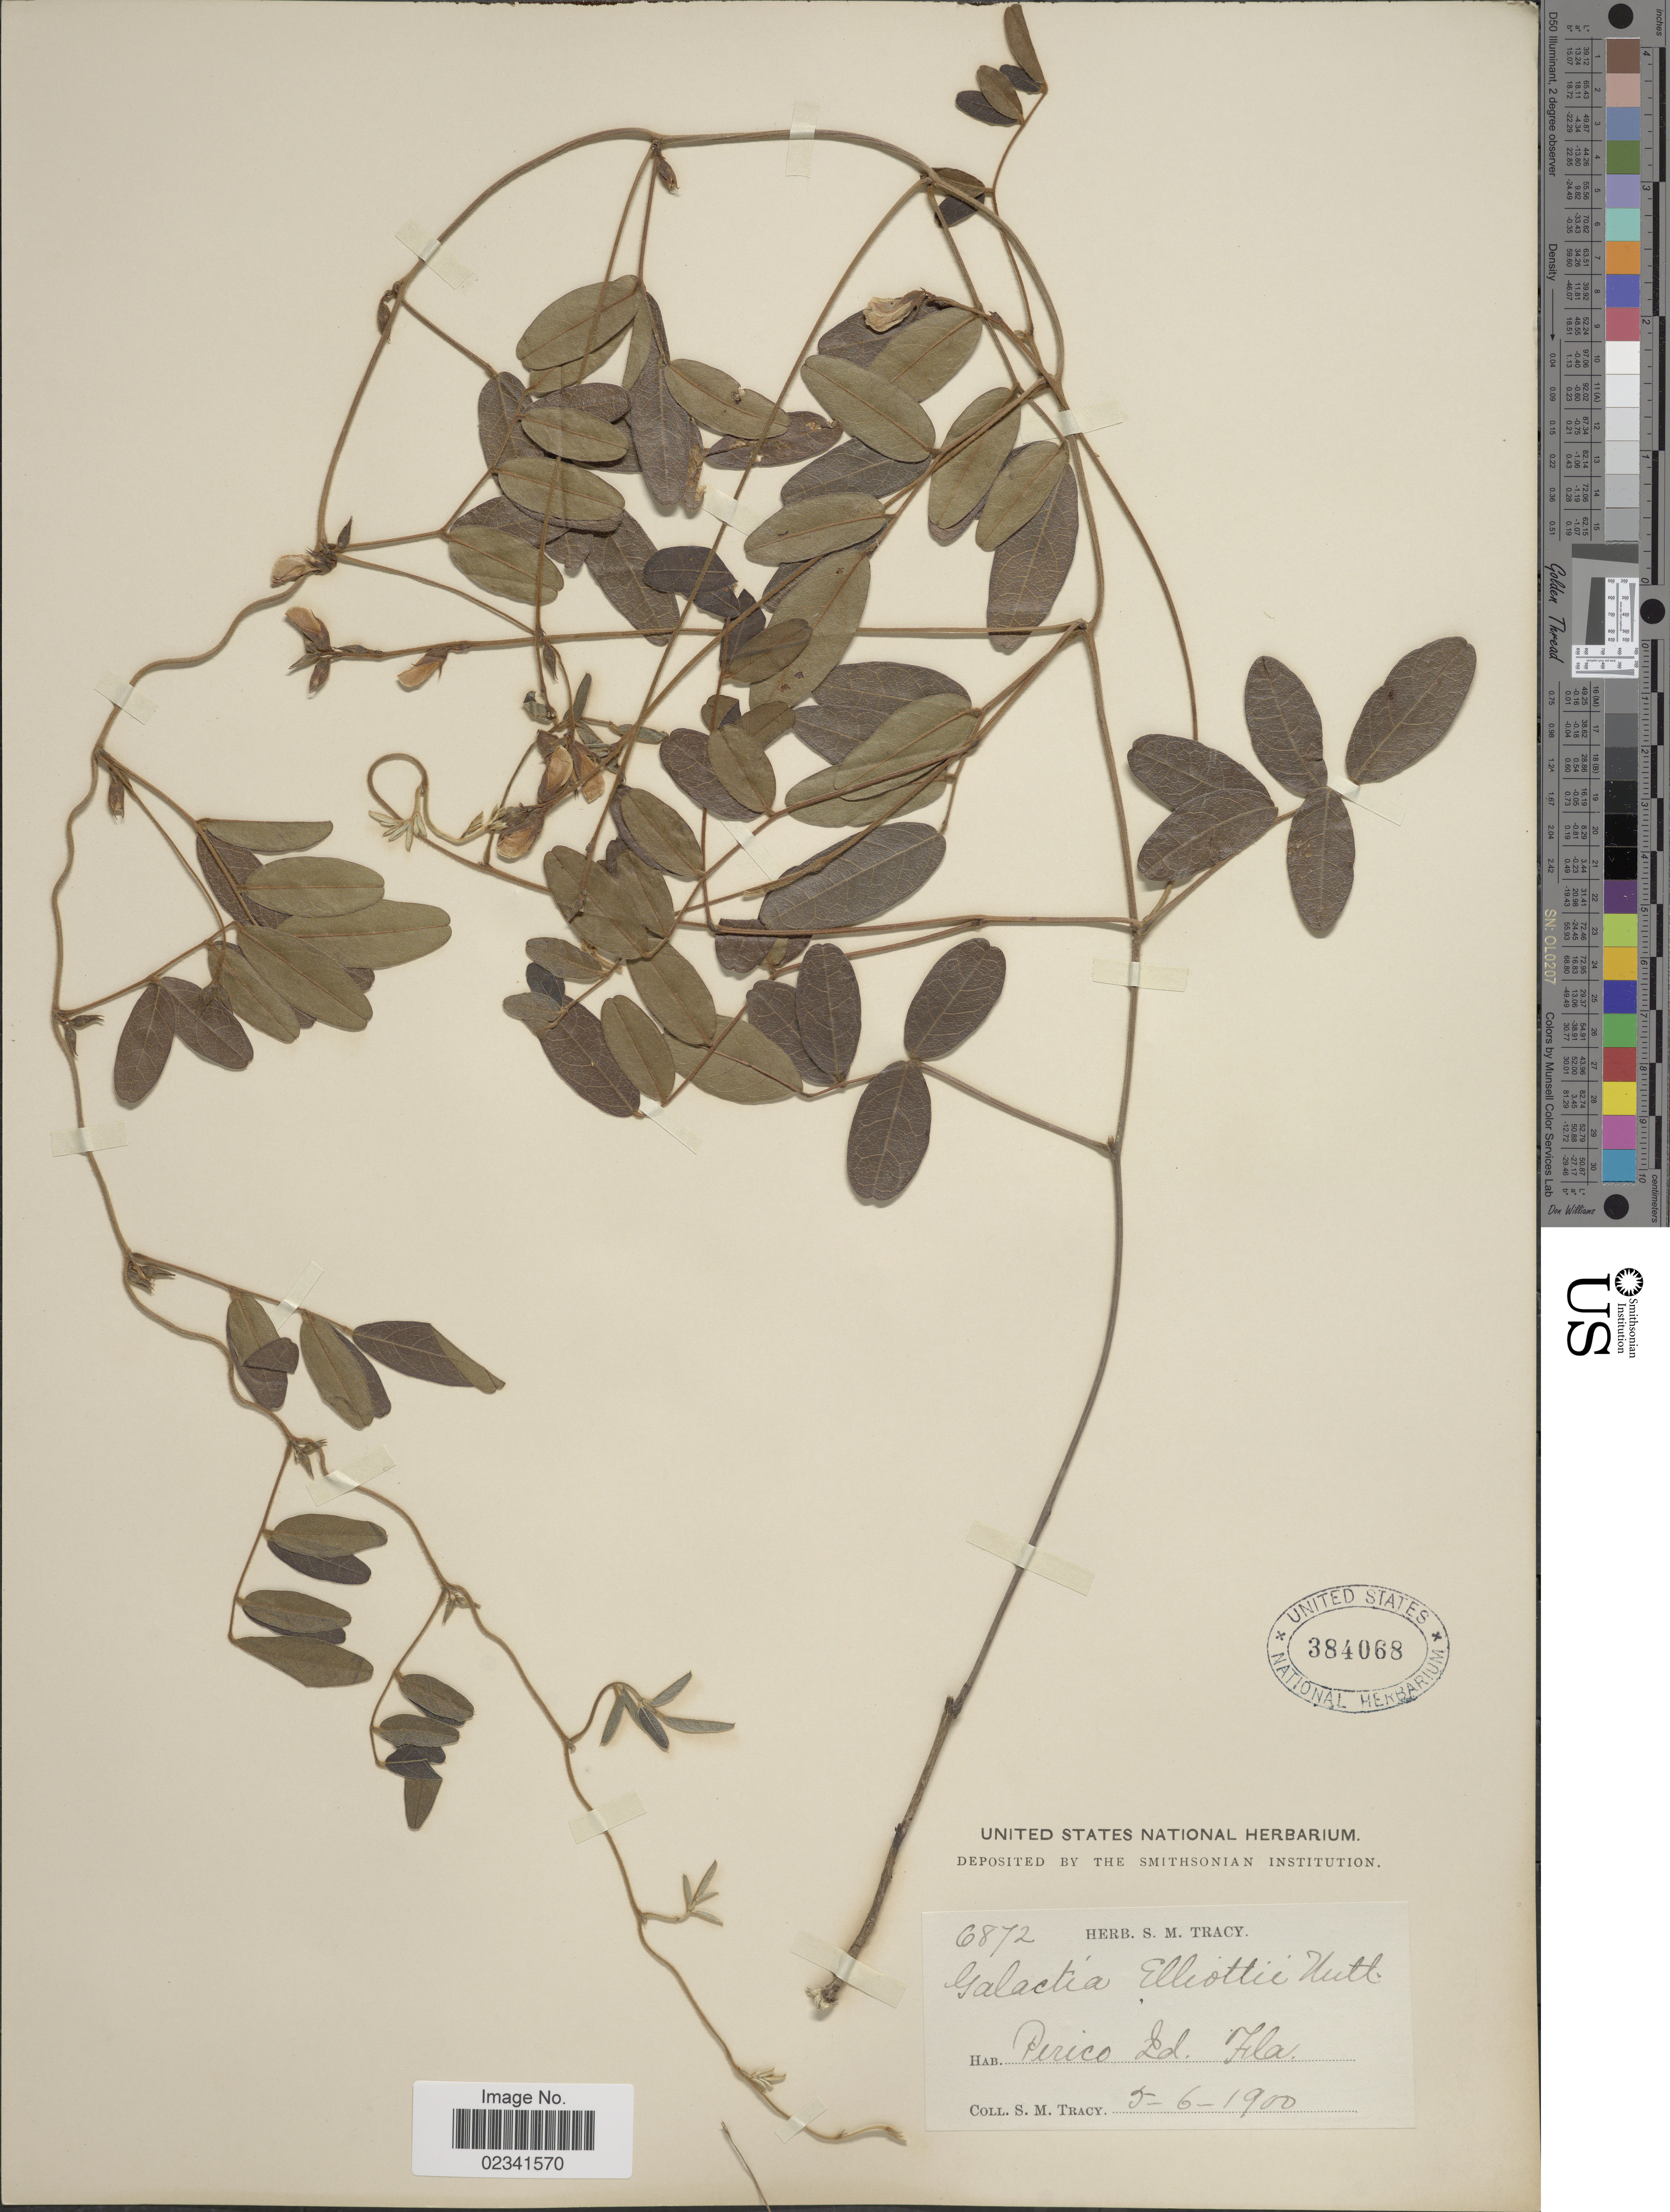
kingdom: Plantae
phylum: Tracheophyta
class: Magnoliopsida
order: Fabales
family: Fabaceae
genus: Galactia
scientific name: Galactia elliottii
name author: Nutt.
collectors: S. M. Tracy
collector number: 6872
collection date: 1900-05-06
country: United States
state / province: Florida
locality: Perico Id.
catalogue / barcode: US 384068